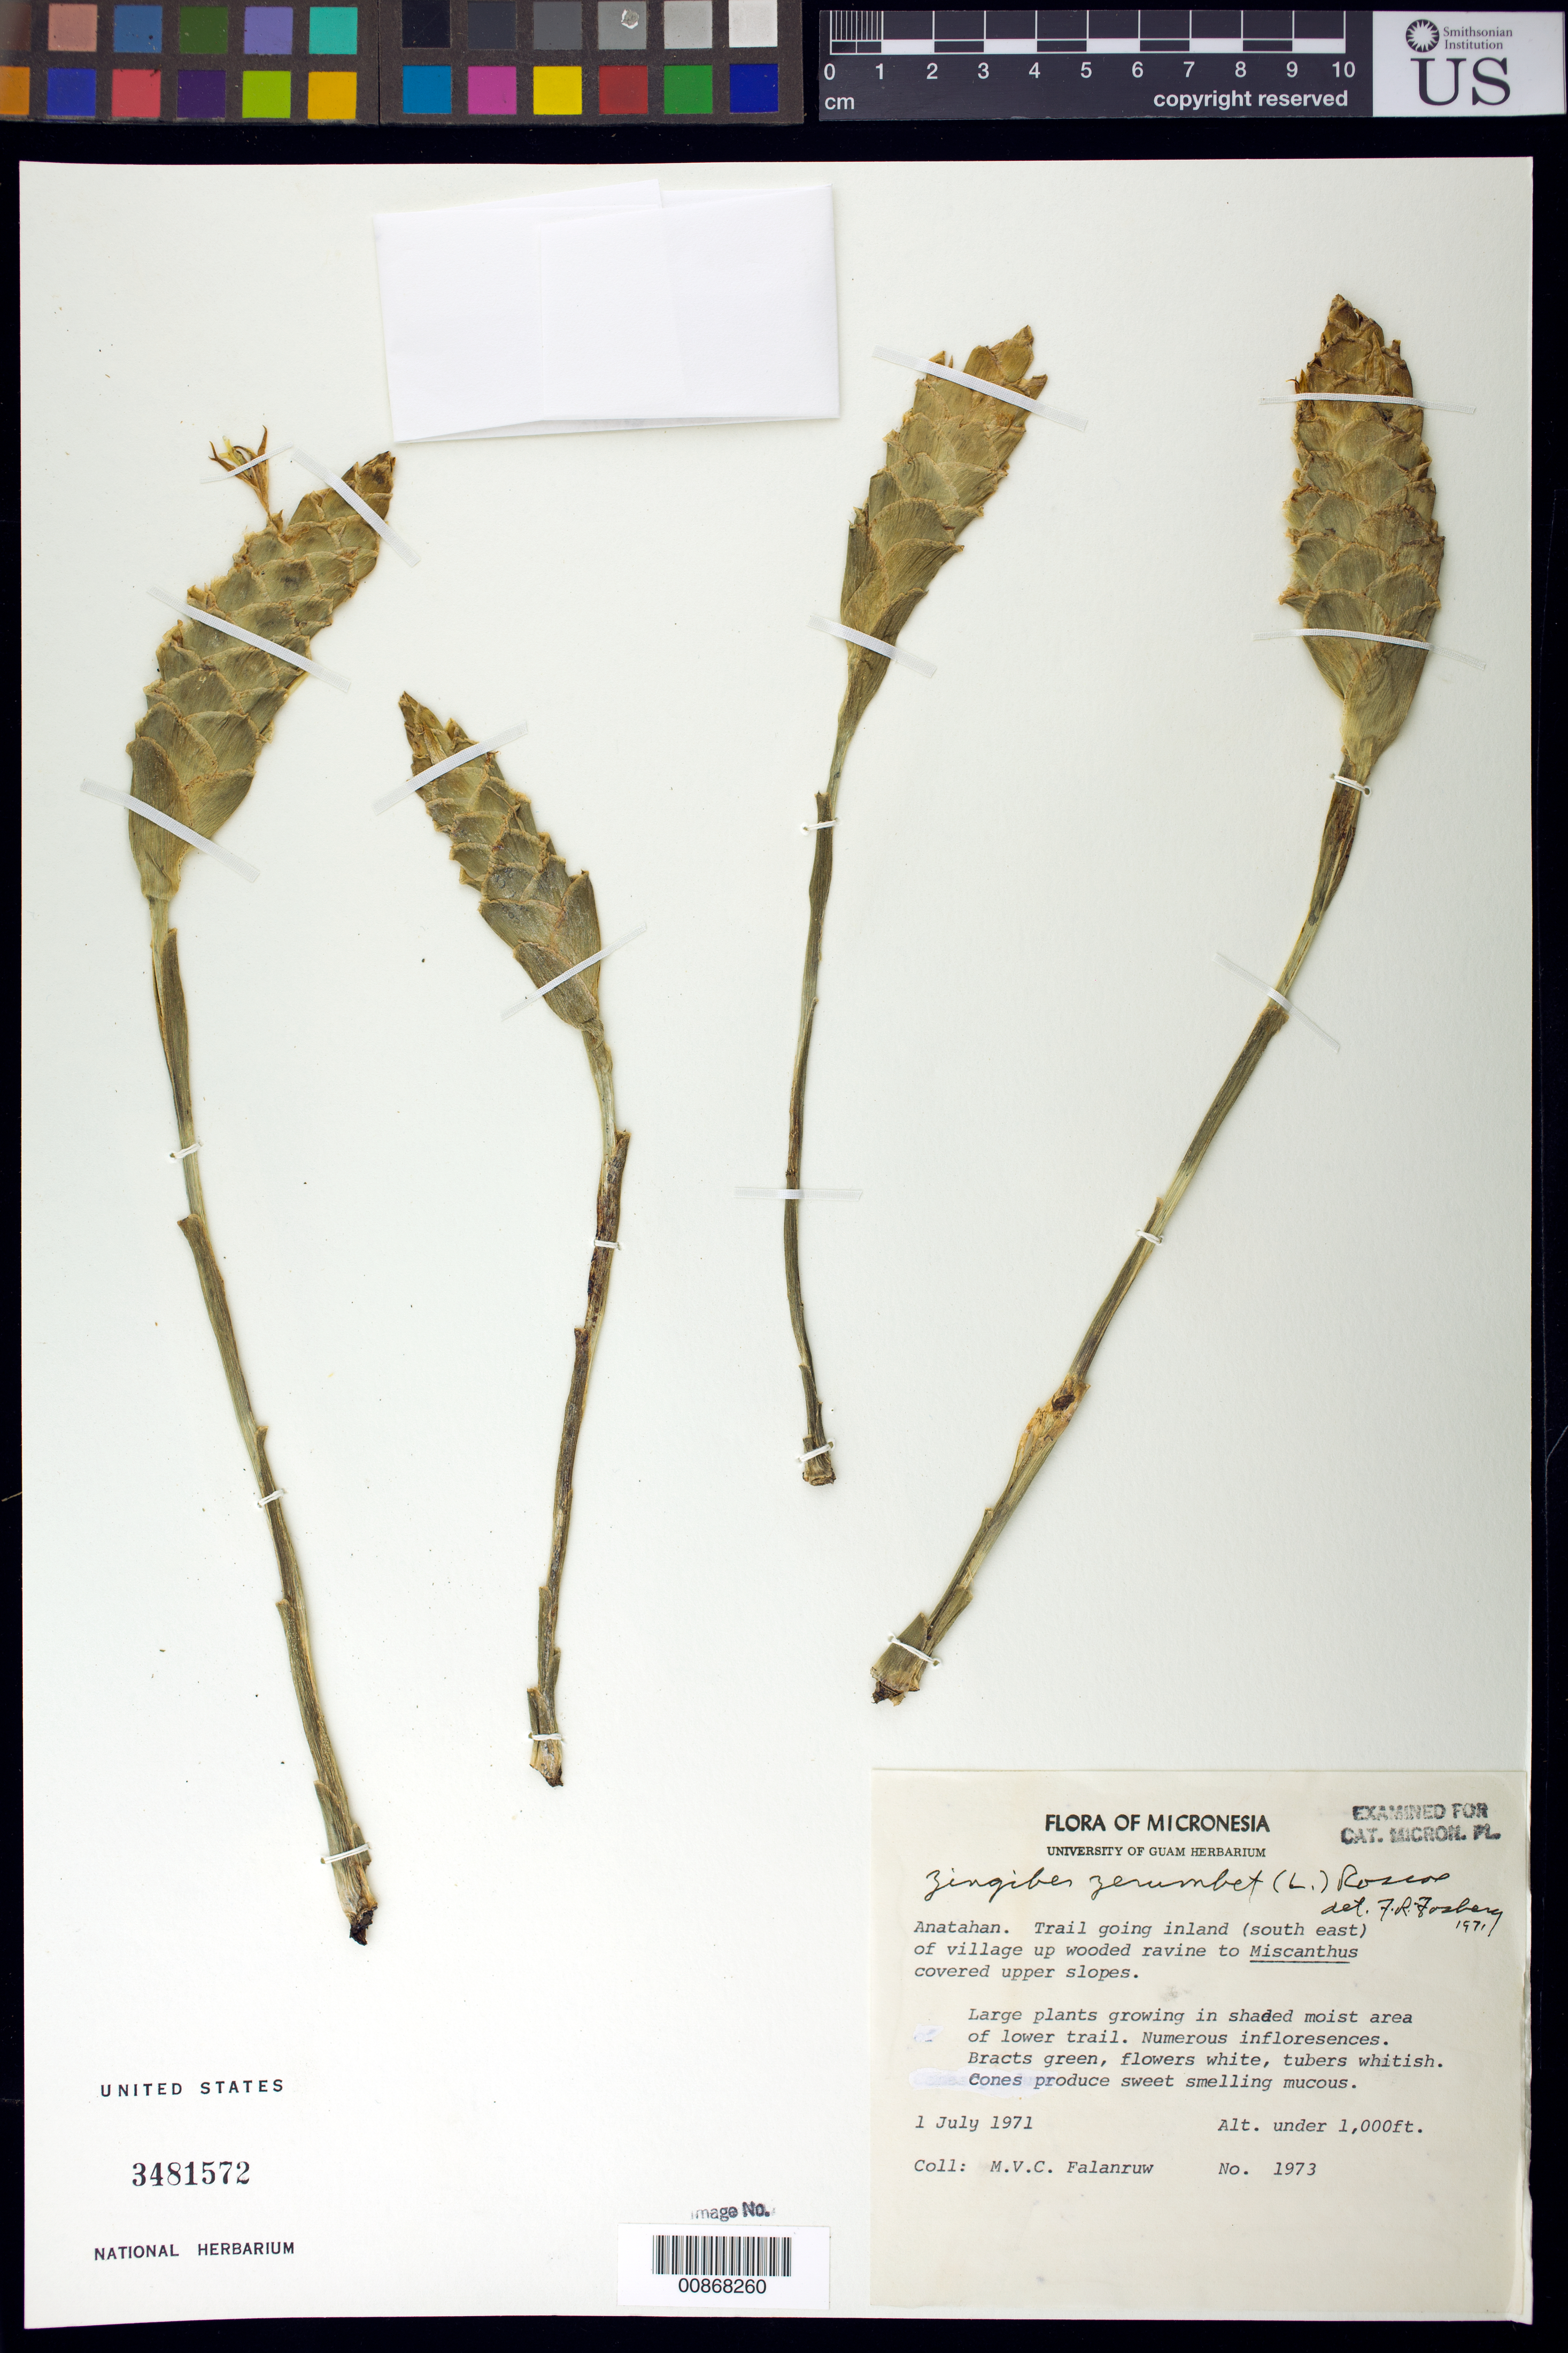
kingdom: Plantae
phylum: Tracheophyta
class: Liliopsida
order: Zingiberales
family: Zingiberaceae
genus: Zingiber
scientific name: Zingiber zerumbet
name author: (L.) Sm.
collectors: M. V. Falanruw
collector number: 1973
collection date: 1971-07-01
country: Northern Mariana Islands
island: Anatahan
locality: Trail going inland (SE) of village up wooded ravine to Miscanthus covered upper slopes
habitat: Sheded moist area of lower trail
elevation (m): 305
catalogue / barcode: US 3481572